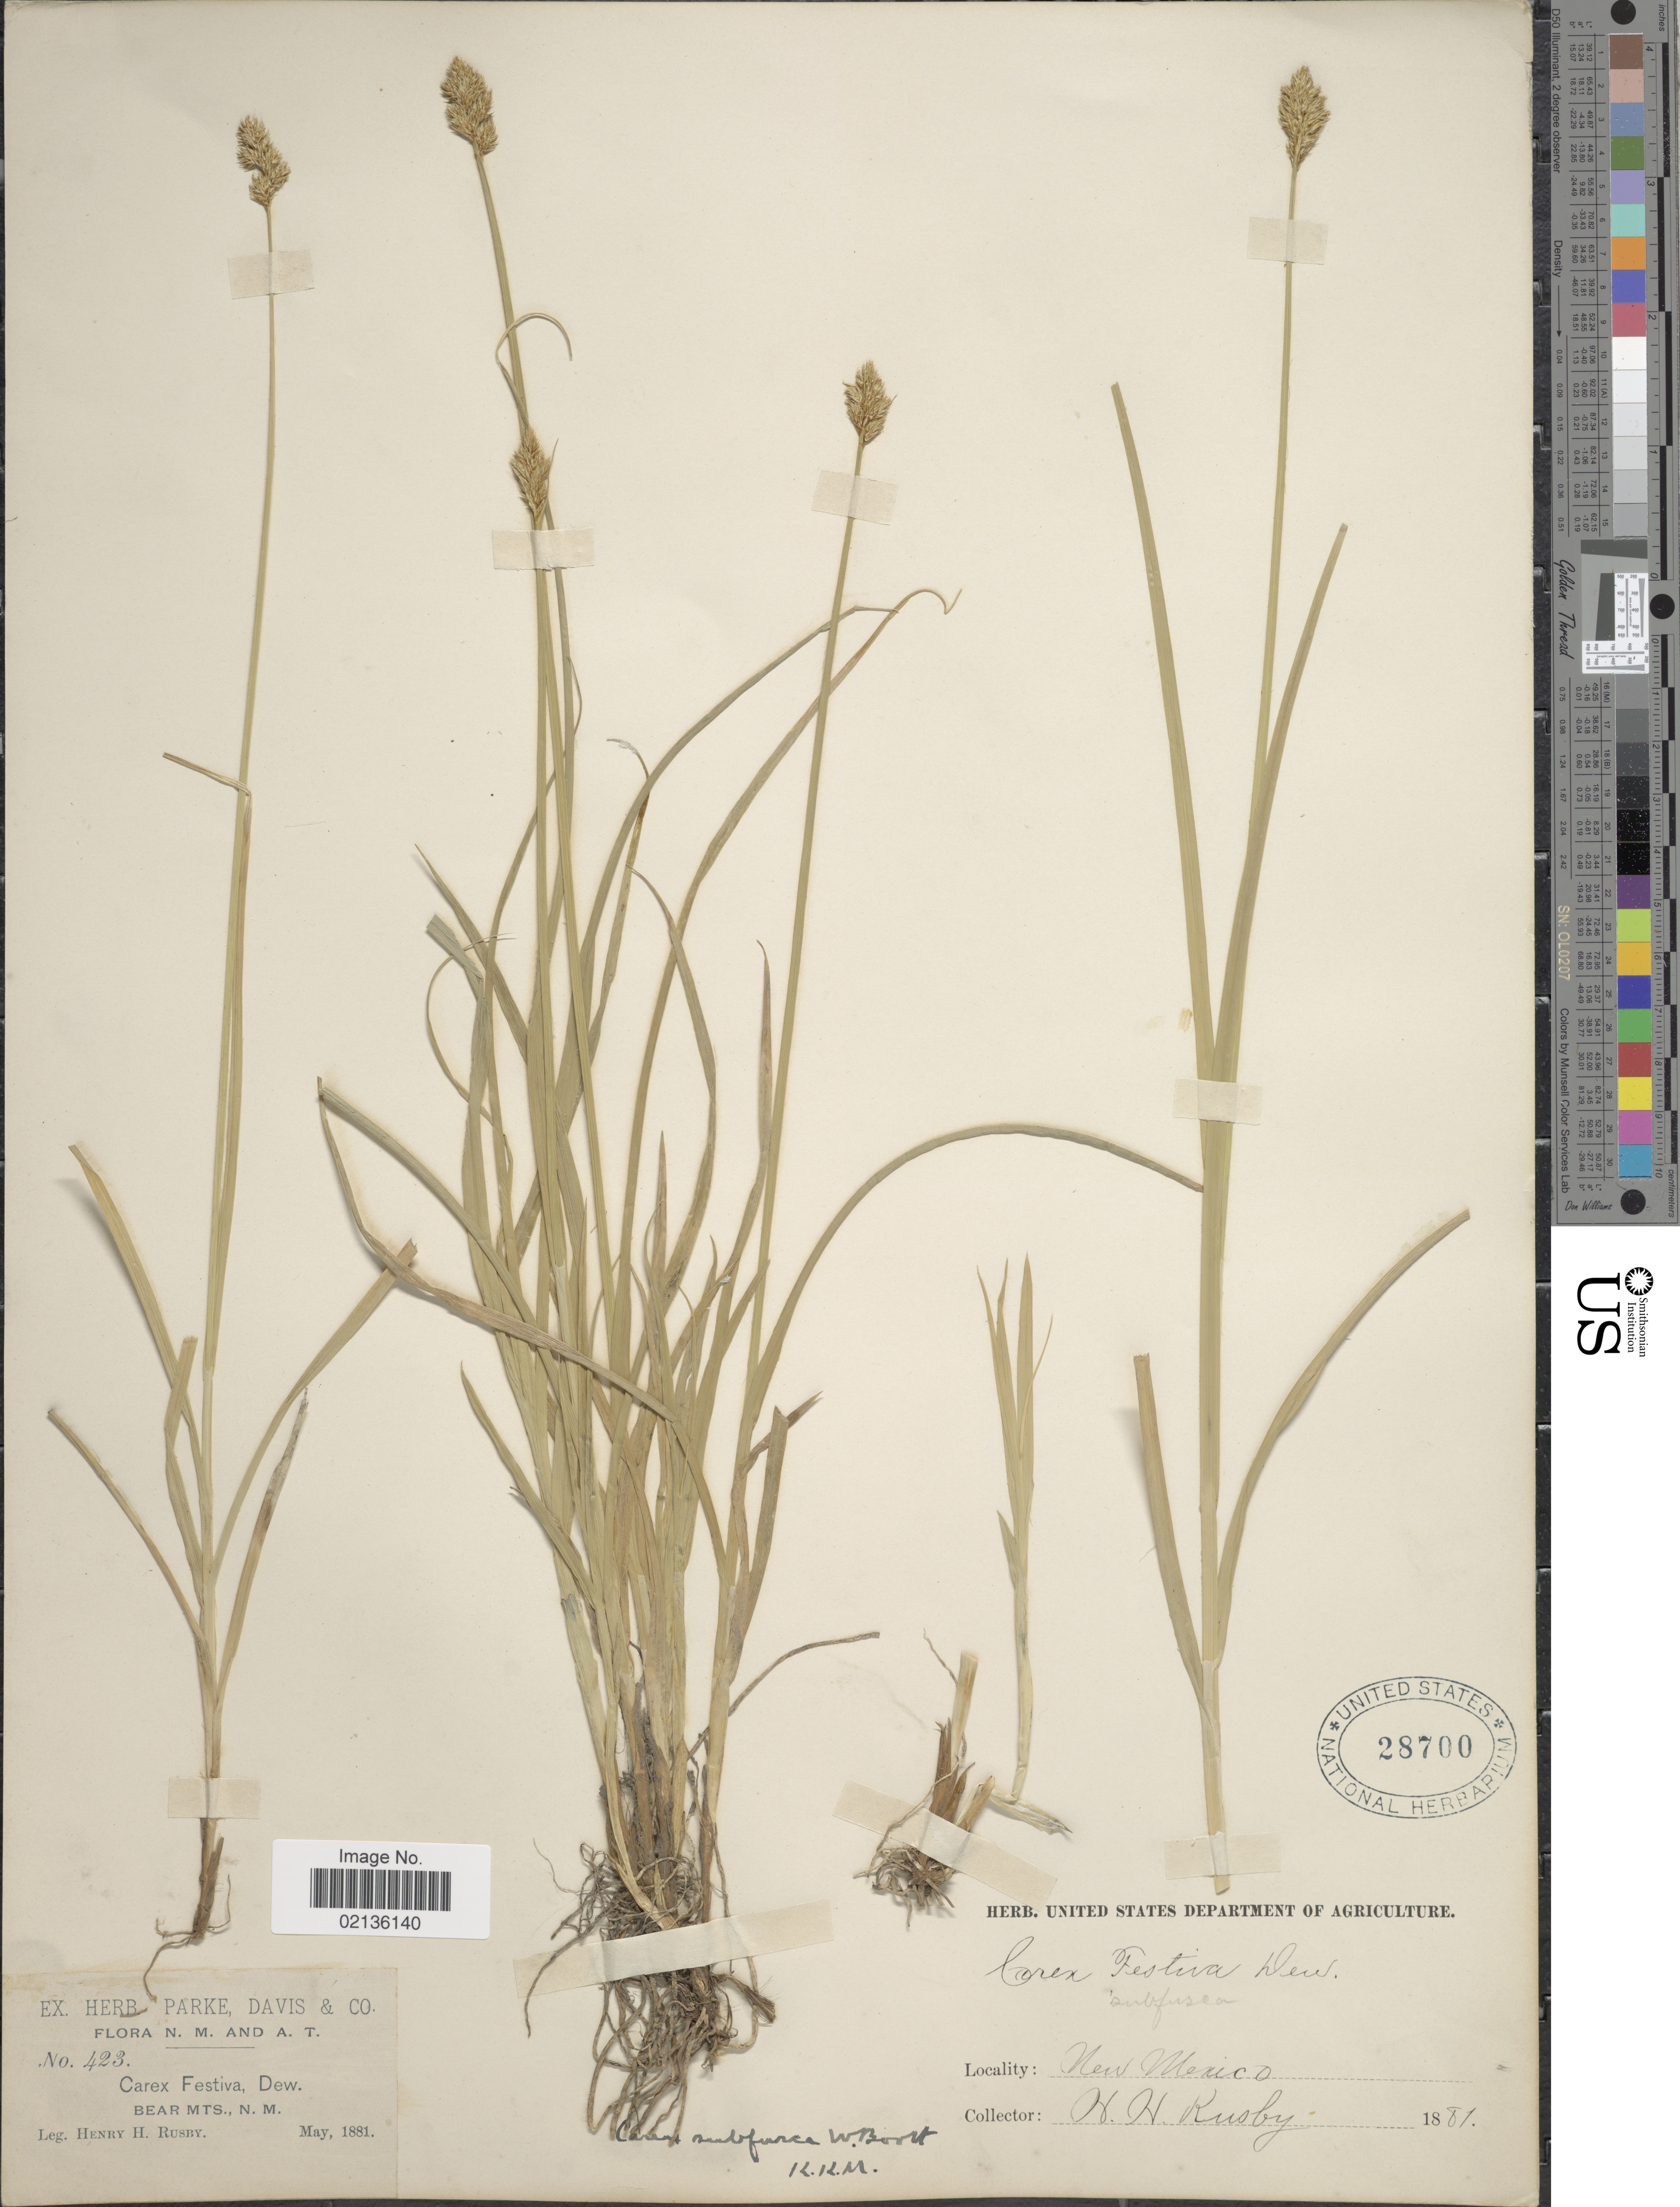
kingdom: Plantae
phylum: Tracheophyta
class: Liliopsida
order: Poales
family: Cyperaceae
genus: Carex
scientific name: Carex subfusca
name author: W. Boott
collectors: H. H. Rusby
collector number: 423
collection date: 1881-05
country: United States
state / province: New Mexico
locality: N.M and A.T., Bear Mts., N.M.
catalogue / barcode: US 28700